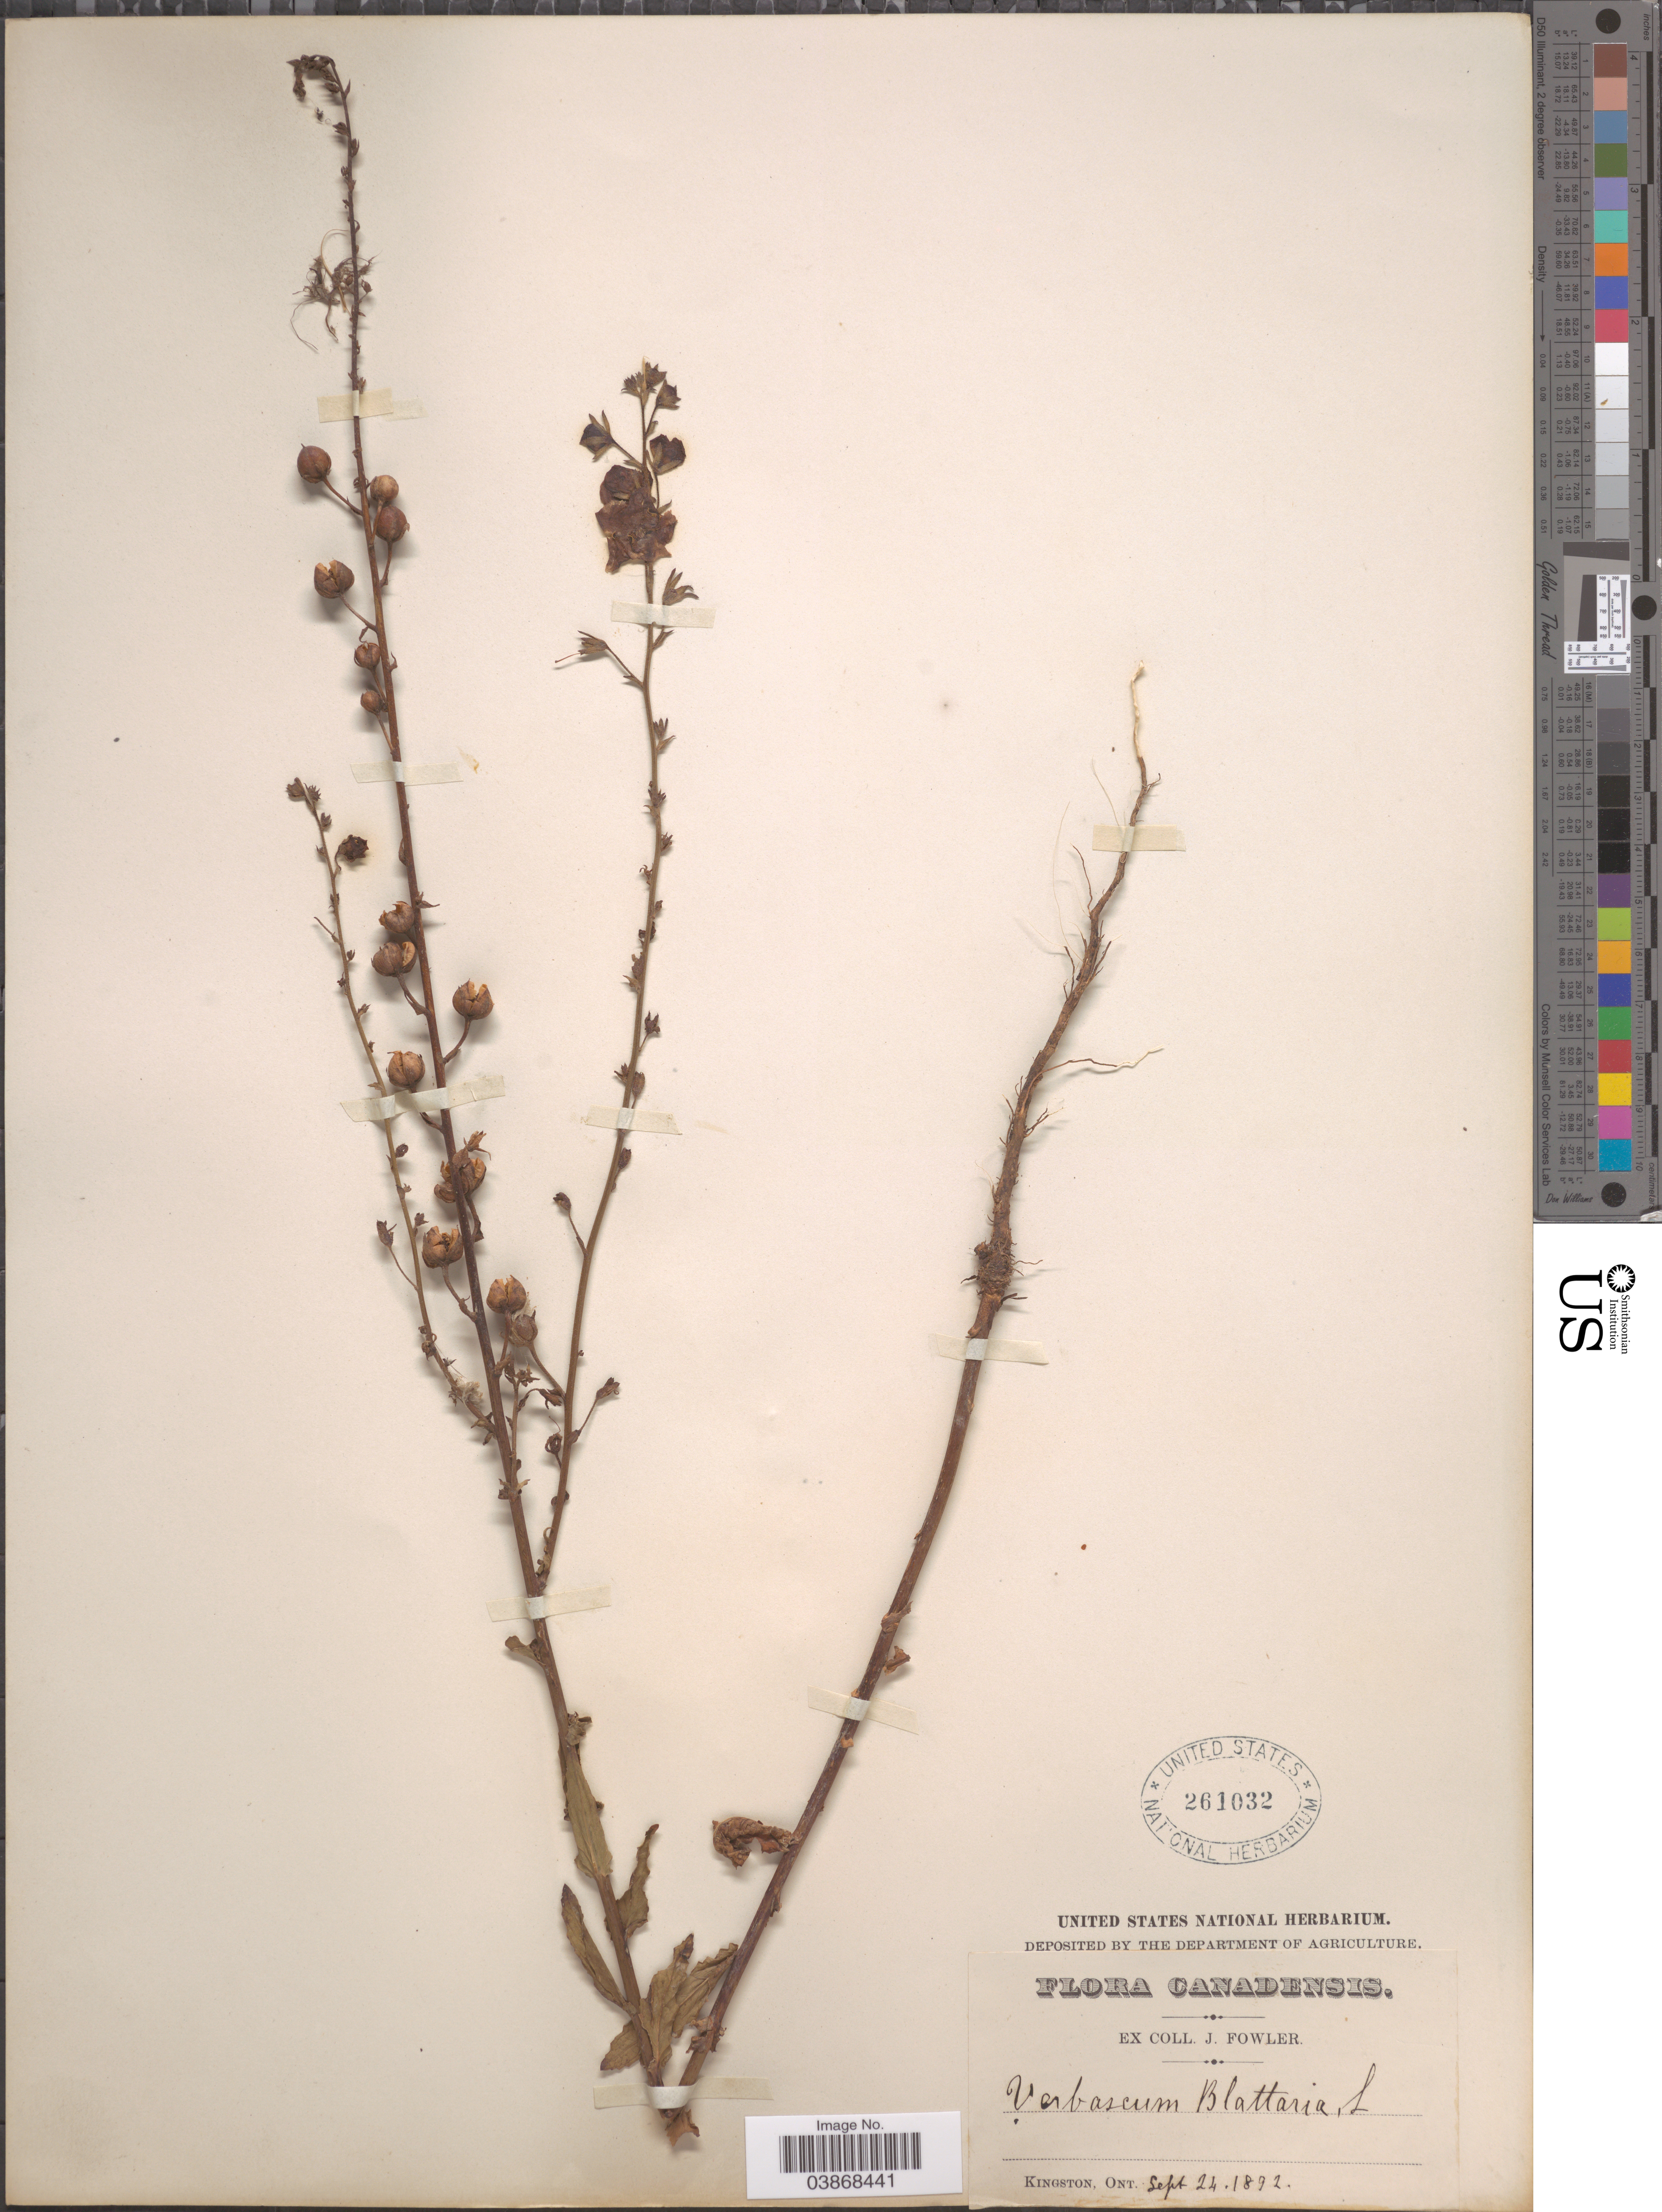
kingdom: Plantae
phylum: Tracheophyta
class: Magnoliopsida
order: Lamiales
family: Scrophulariaceae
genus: Verbascum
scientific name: Verbascum blattaria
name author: L.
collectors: J. Fowler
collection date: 1892-09-24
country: Canada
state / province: Ontario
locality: Kingston.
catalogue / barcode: US 261032